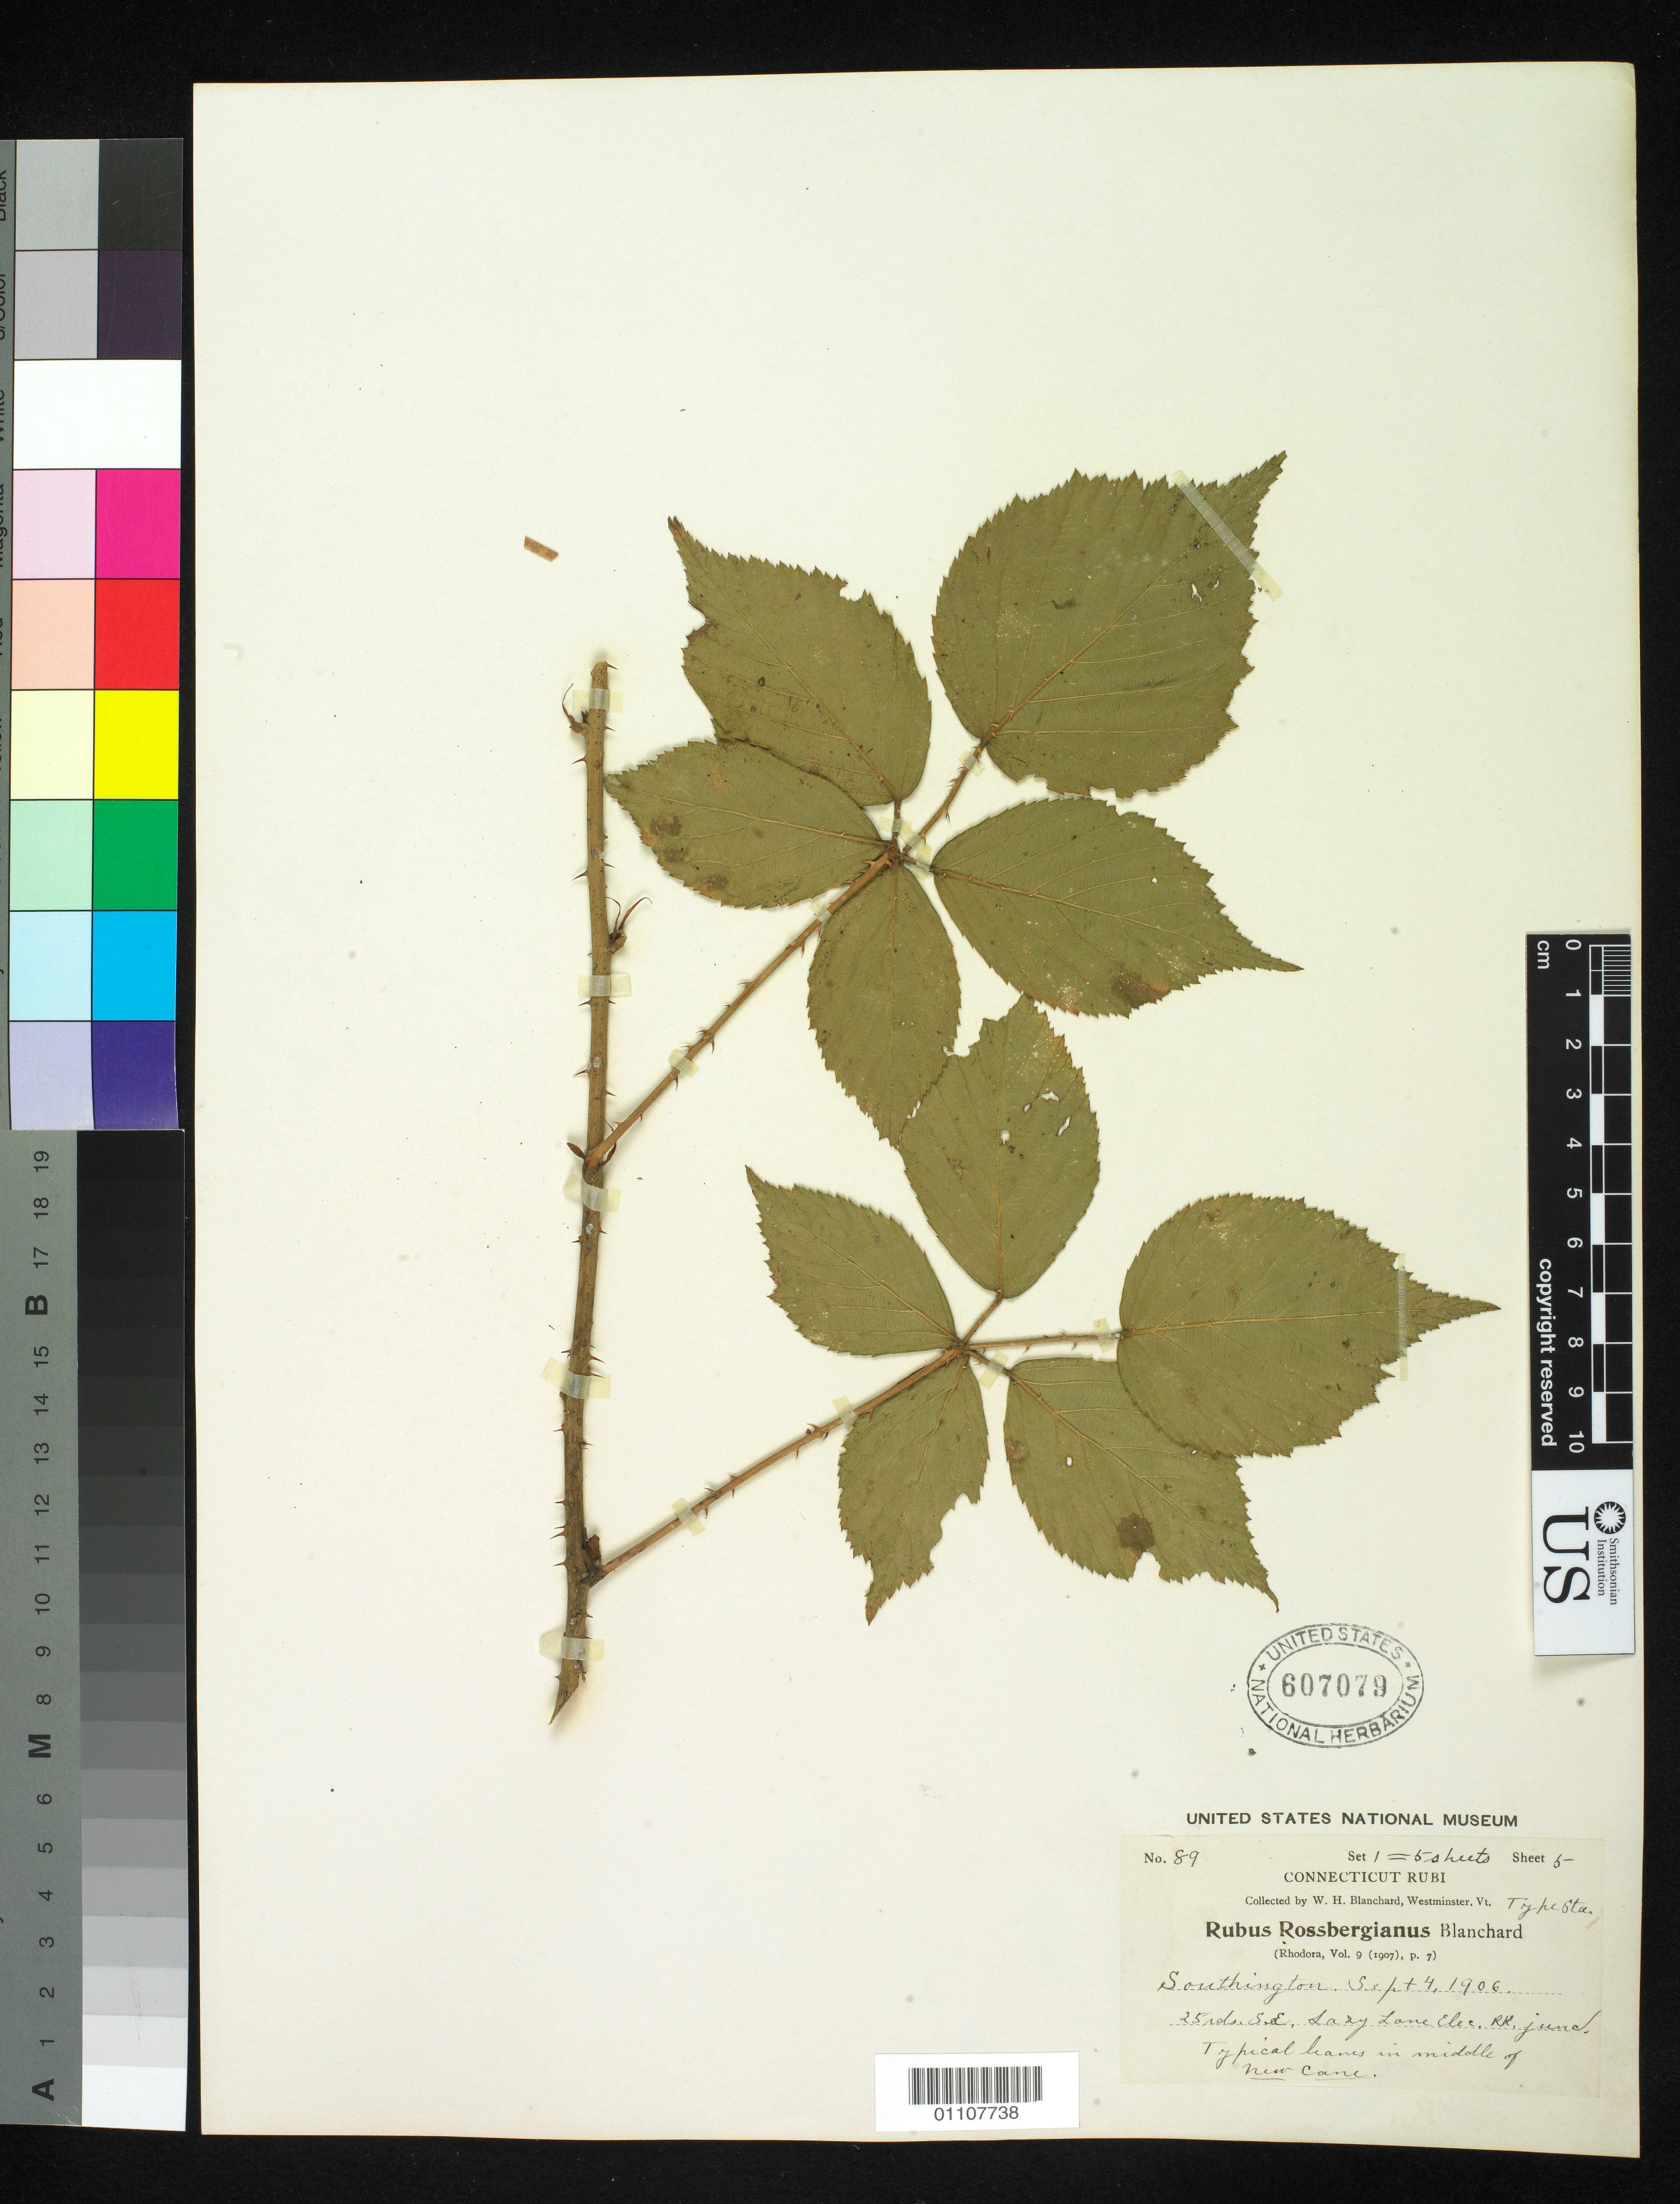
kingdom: Plantae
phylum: Tracheophyta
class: Magnoliopsida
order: Rosales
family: Rosaceae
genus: Rubus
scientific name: Rubus rossbergianus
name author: Blanch.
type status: Syntype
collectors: W. H. Blanchard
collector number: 89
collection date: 1906-09-04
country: United States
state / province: Connecticut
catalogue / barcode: US 607079